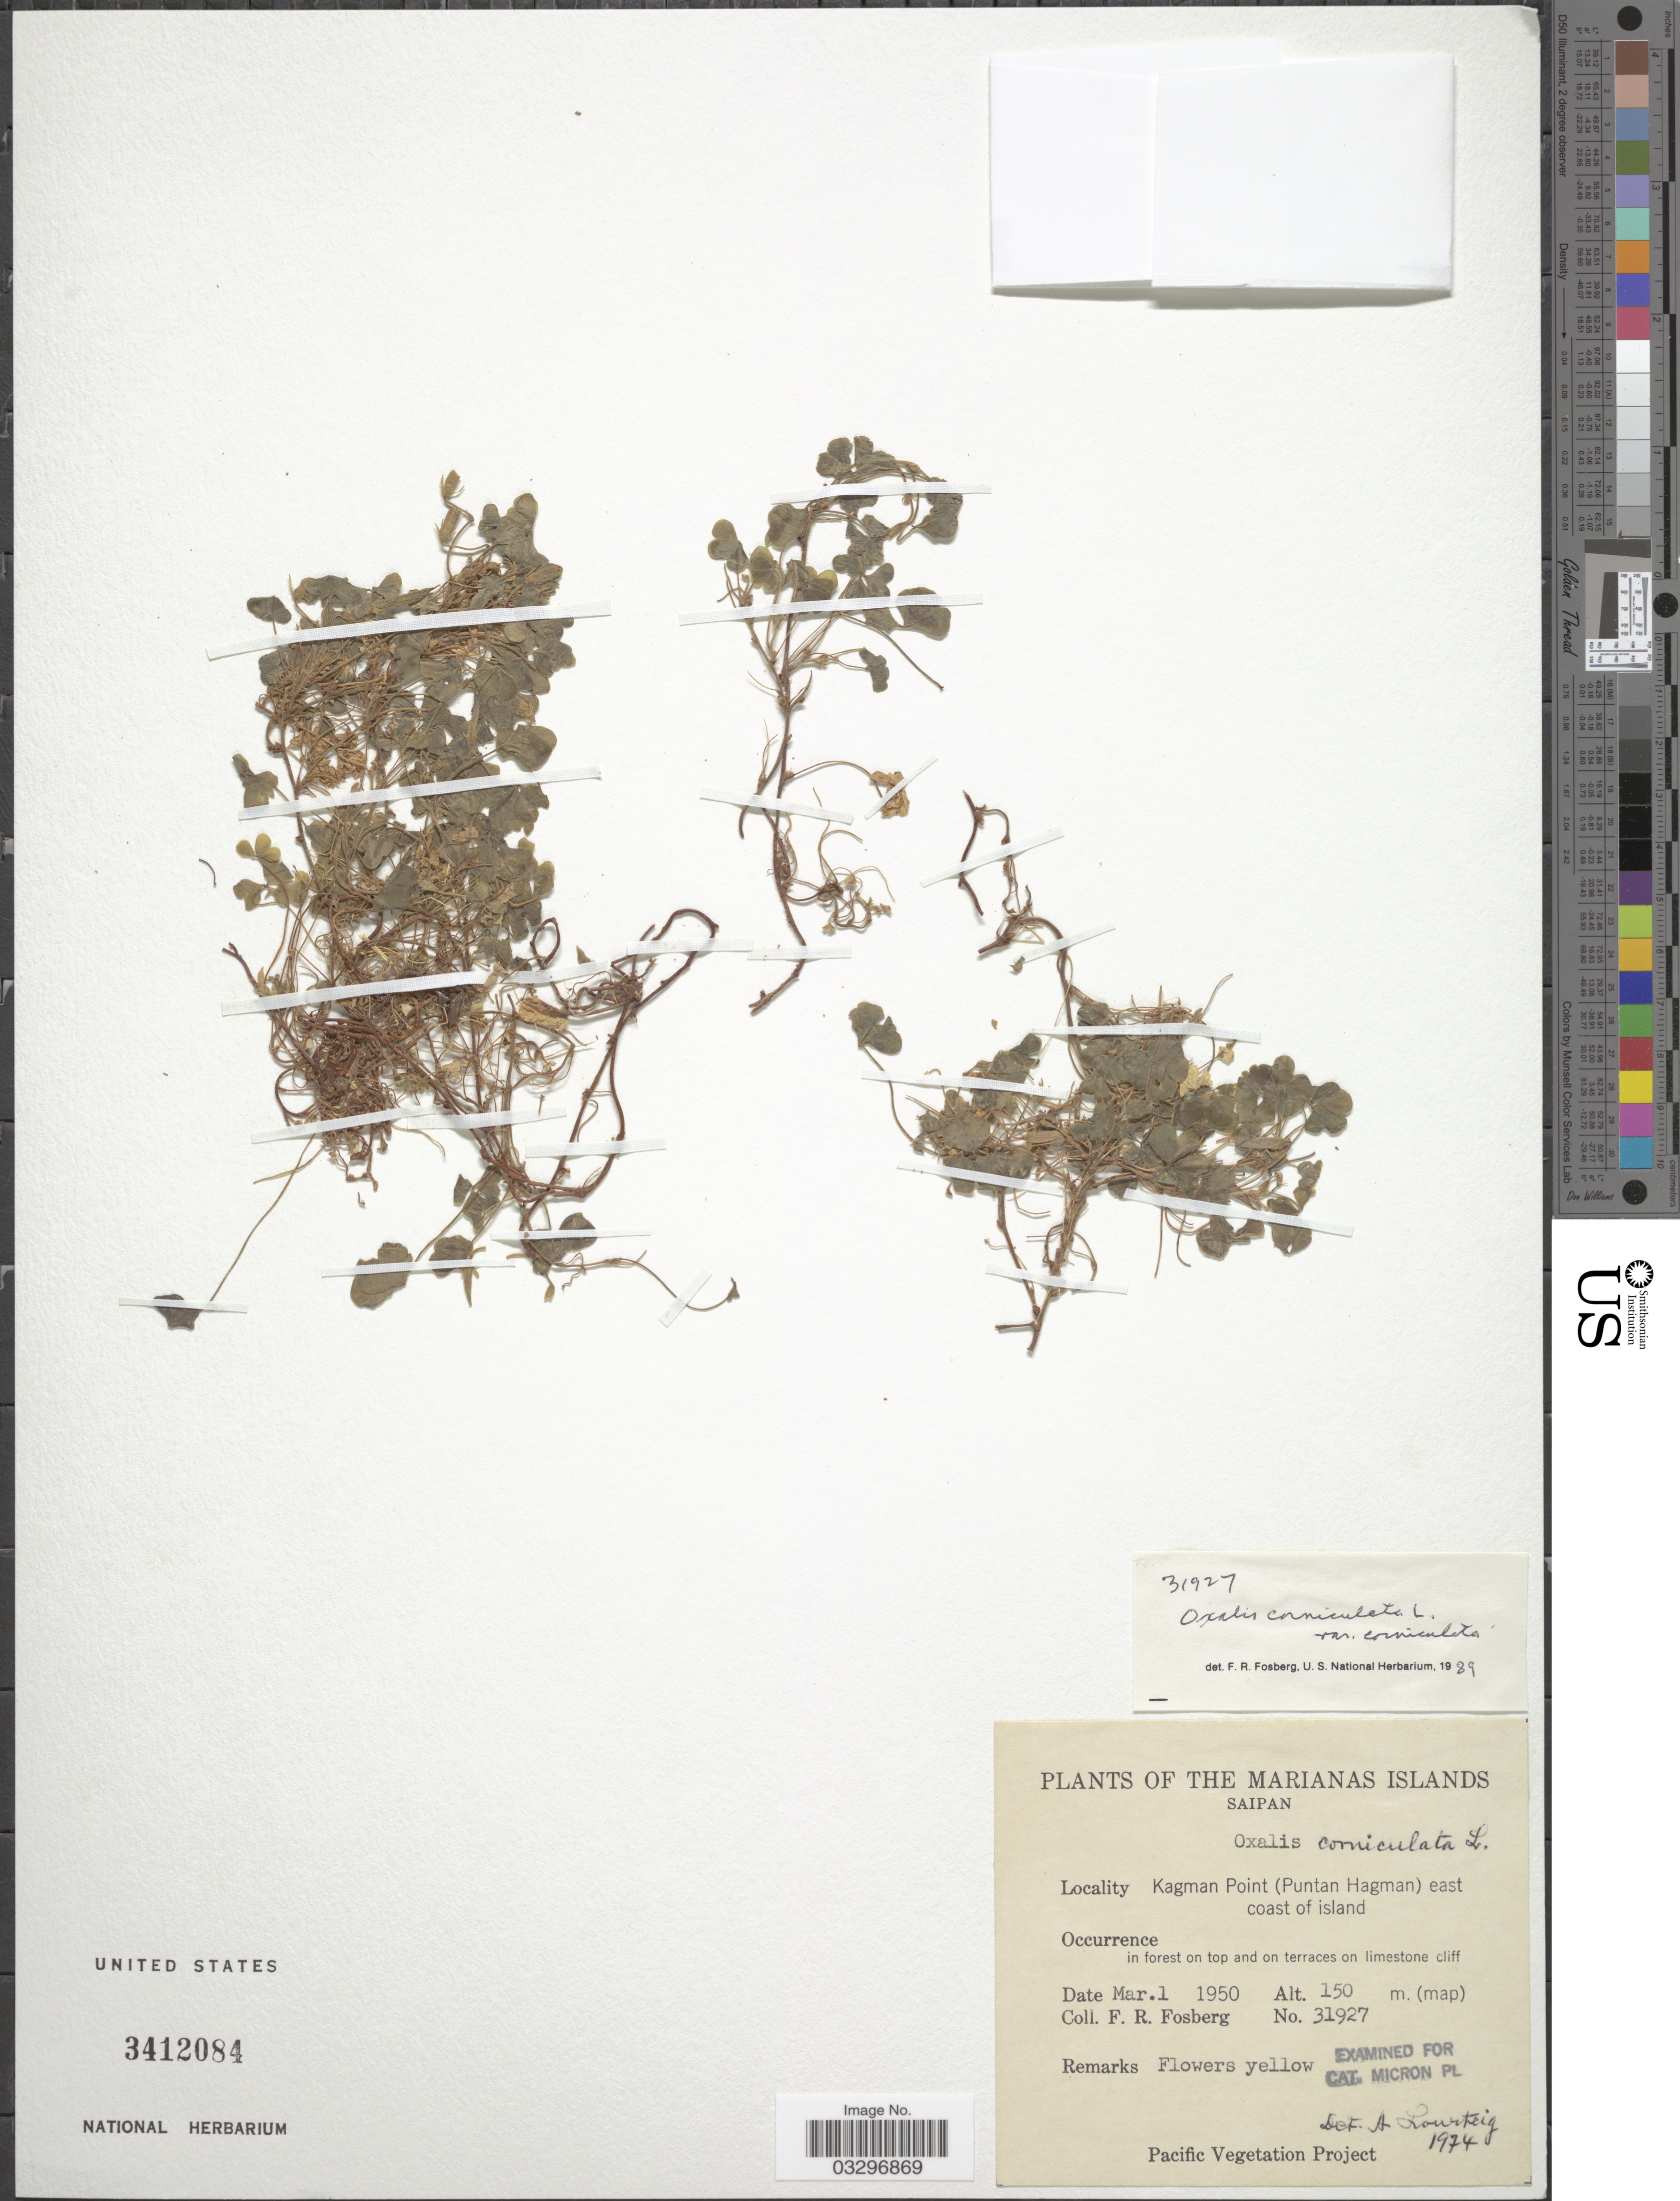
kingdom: Plantae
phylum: Tracheophyta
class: Magnoliopsida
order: Oxalidales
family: Oxalidaceae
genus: Oxalis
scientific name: Oxalis corniculata var. corniculata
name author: L.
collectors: F. R. Fosberg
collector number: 31927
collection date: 1950-03-01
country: Northern Mariana Islands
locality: Marianas Islands. Saipan. Kagman Point (Puntan Hagman) east coast of island.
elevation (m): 150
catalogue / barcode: US 3412084